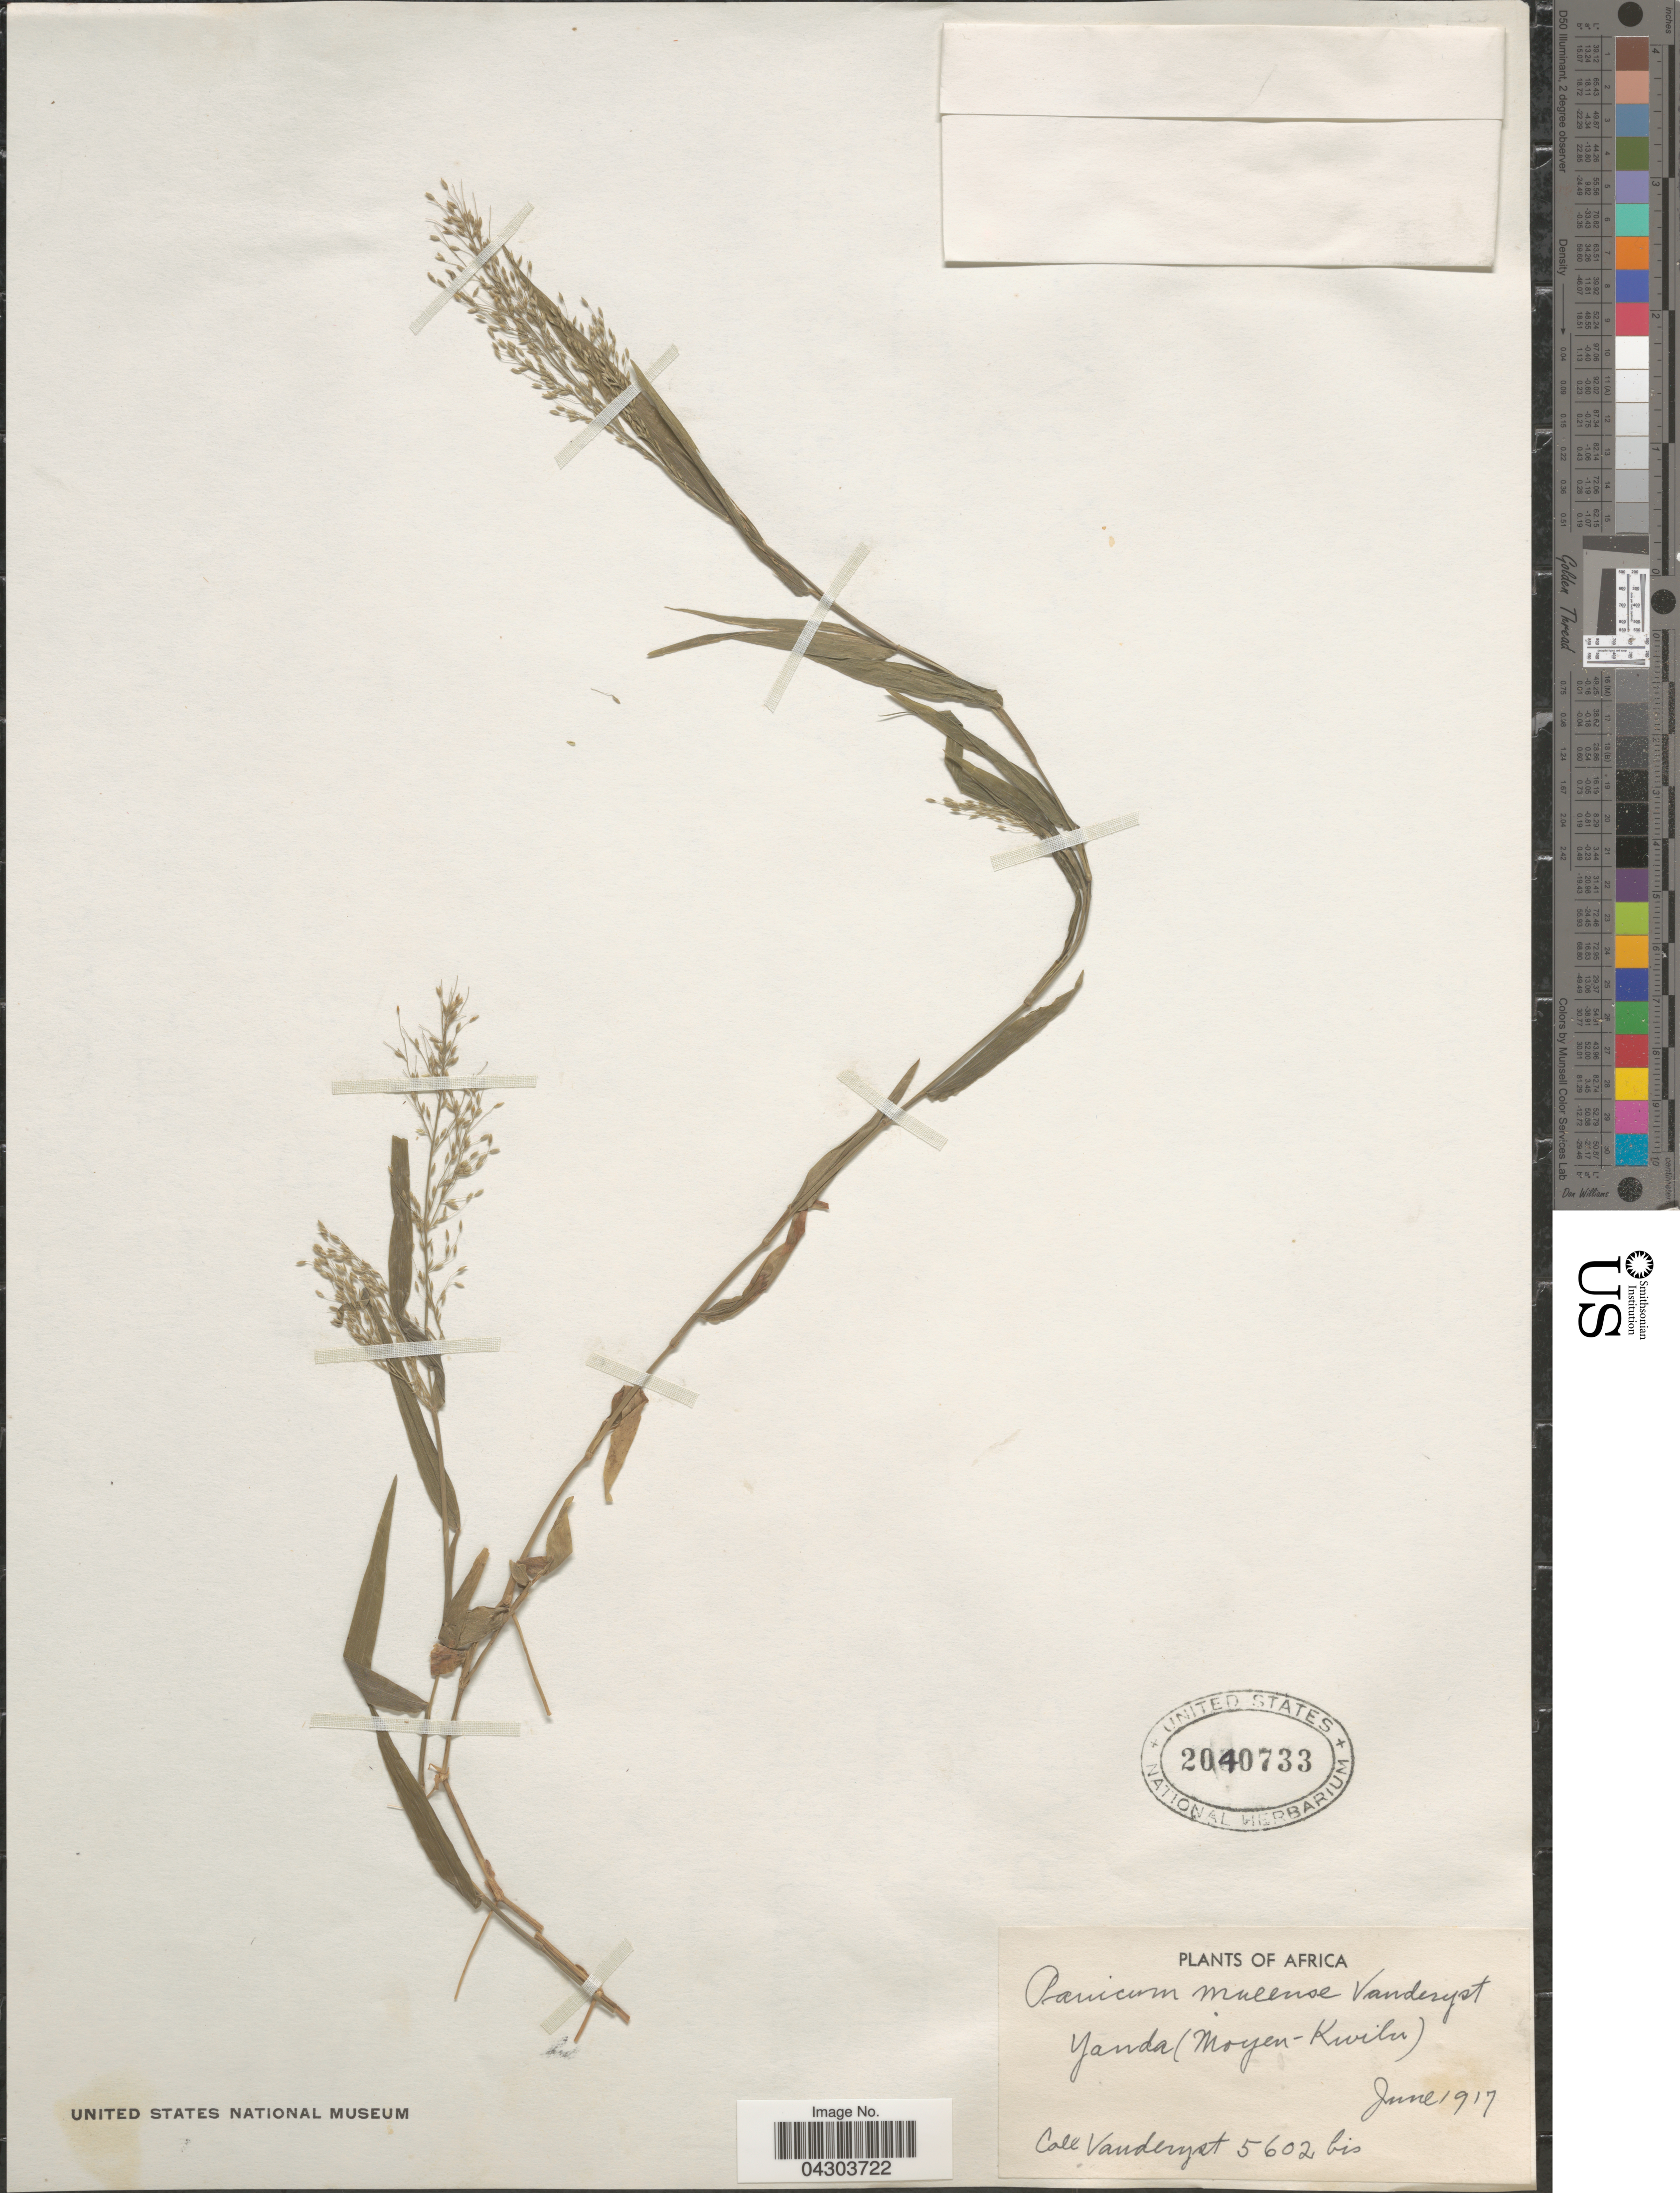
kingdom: Plantae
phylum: Tracheophyta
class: Liliopsida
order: Poales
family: Poaceae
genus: Panicum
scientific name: Panicum mueense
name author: Vanderyst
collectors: Vanderyst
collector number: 5602bis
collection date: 1917-06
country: Congo, Democratic Republic of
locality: Africa. Yanda (Moyen-Kwilu).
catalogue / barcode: US 2040733